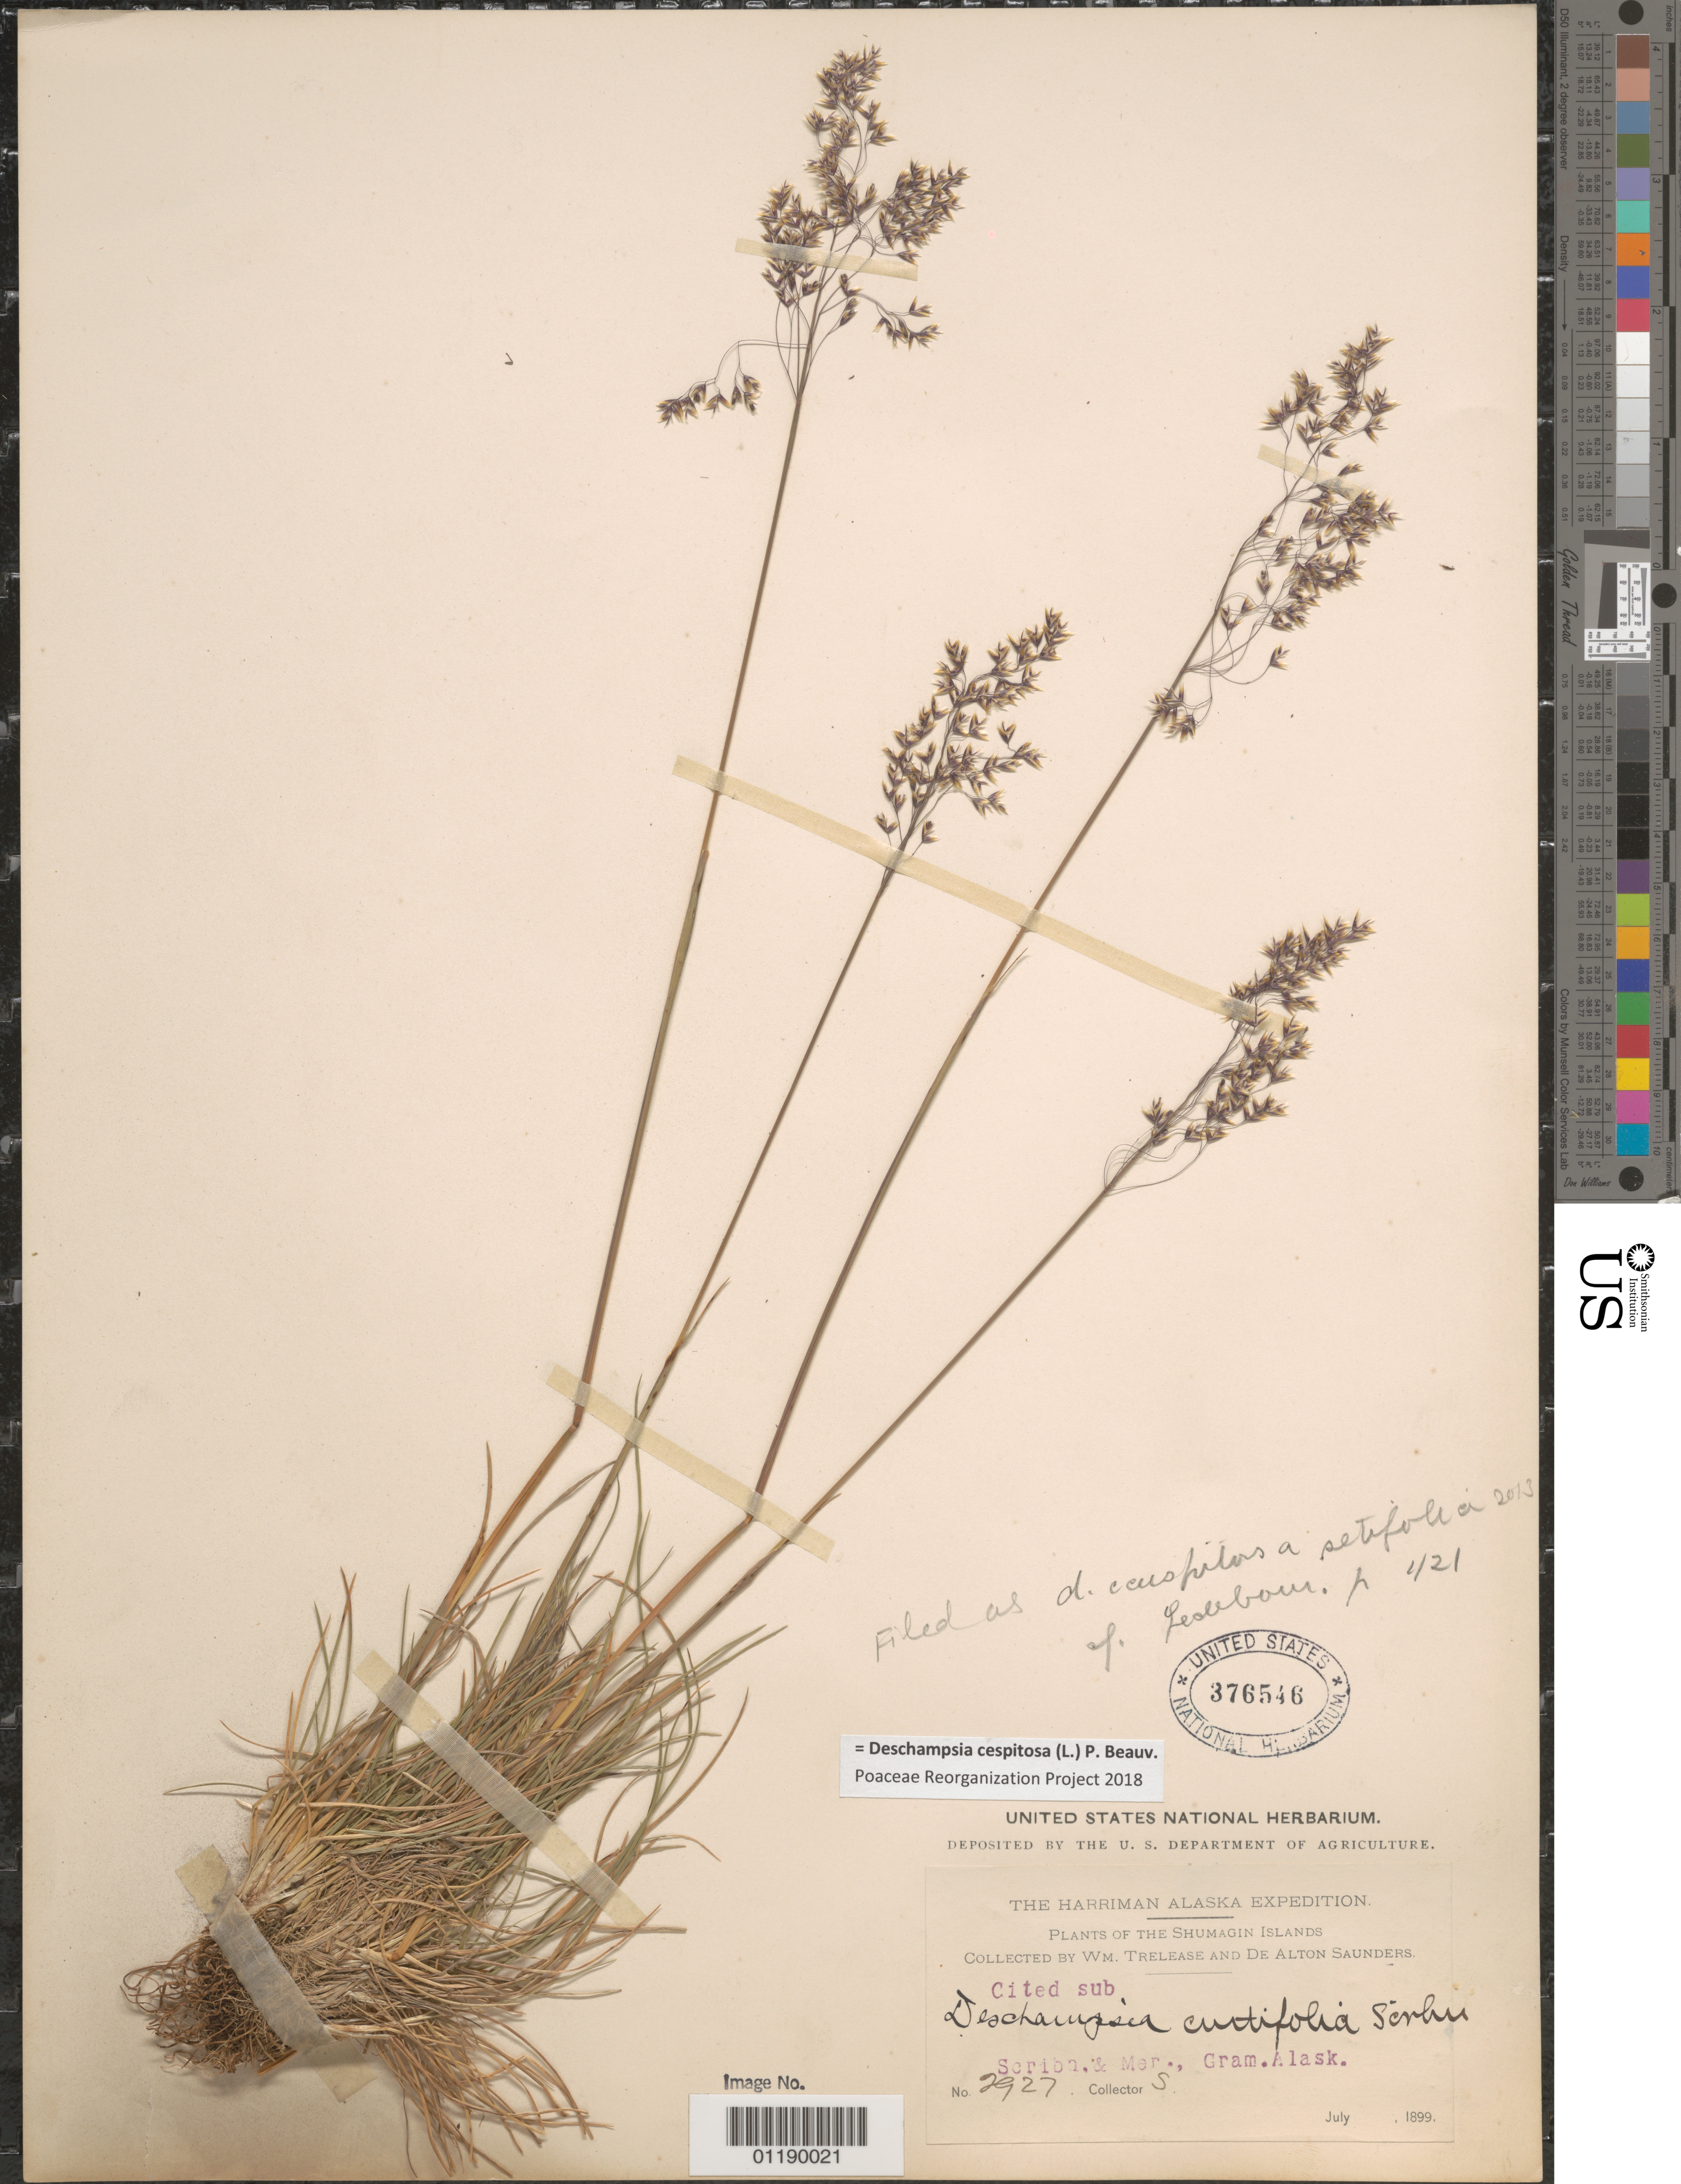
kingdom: Plantae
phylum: Tracheophyta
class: Liliopsida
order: Poales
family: Poaceae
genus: Deschampsia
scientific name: Deschampsia cespitosa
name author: (L.) P. Beauv.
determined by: Poaceae Reorganization Project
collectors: W. Trelease & D. Saunders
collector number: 2927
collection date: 1899-07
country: United States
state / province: Alaska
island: Shumagin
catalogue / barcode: US 376546